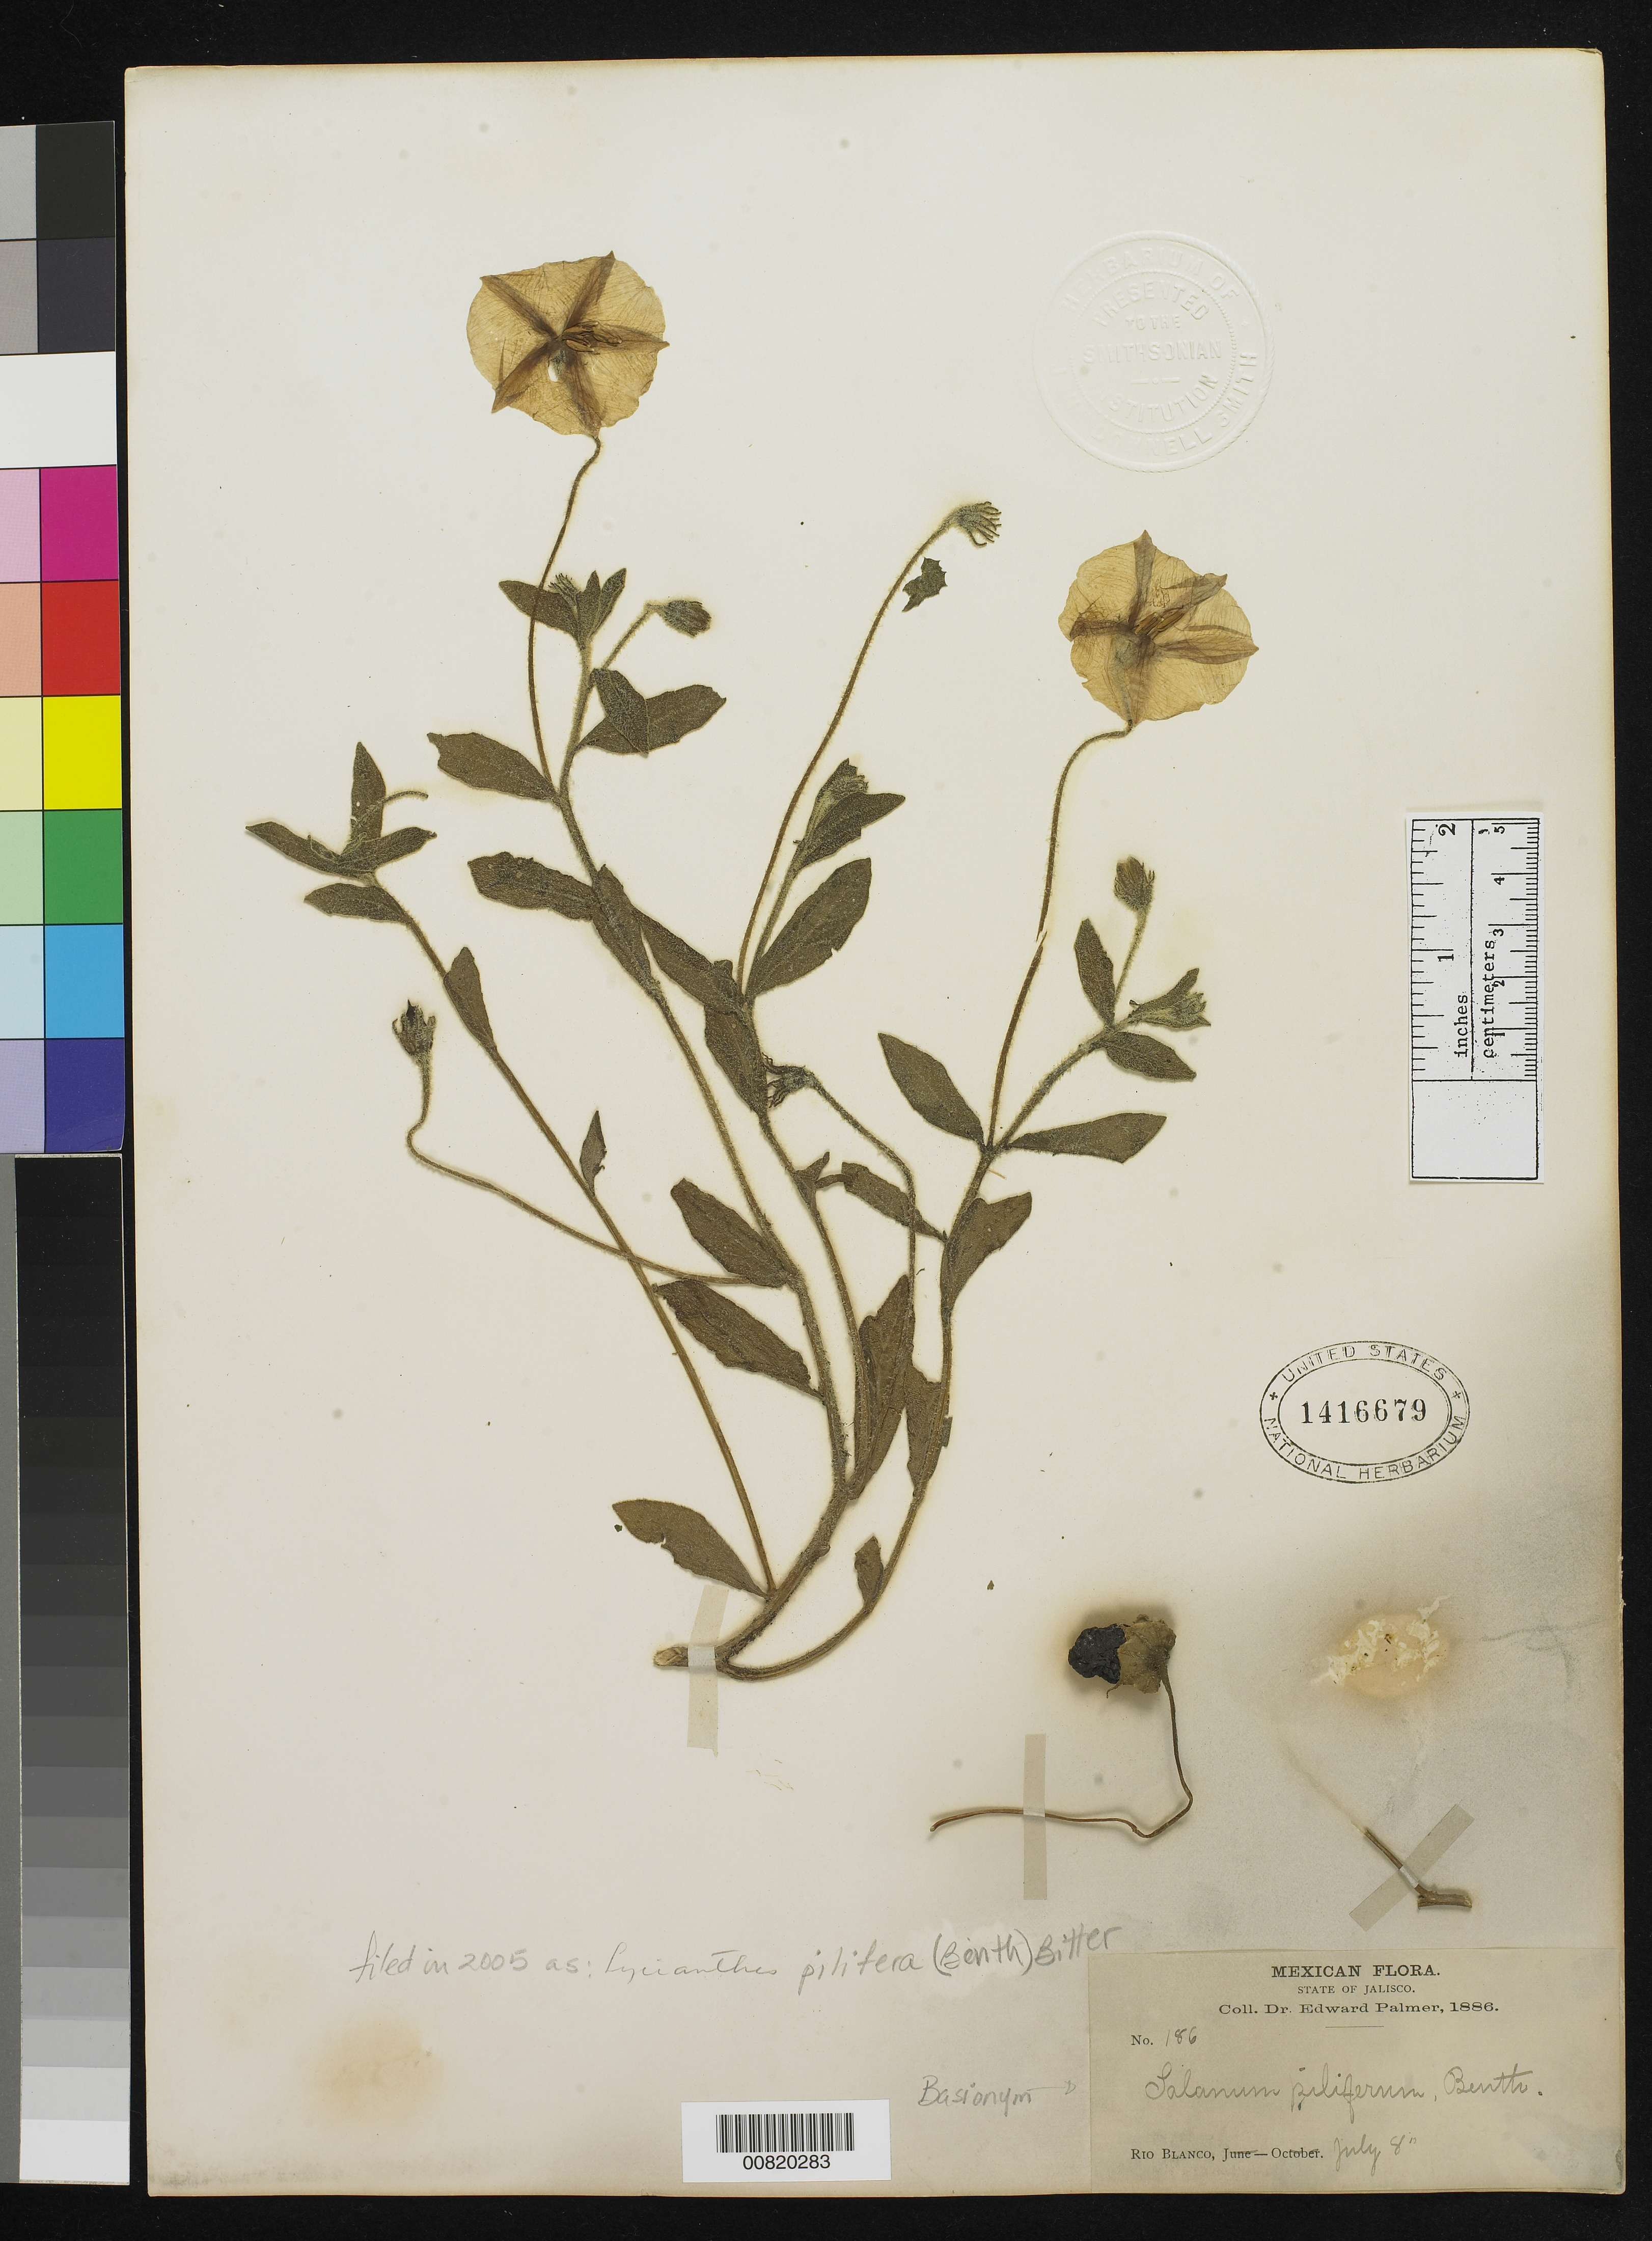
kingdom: Plantae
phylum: Tracheophyta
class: Magnoliopsida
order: Solanales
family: Solanaceae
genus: Lycianthes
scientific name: Lycianthes moziniana var. moziniana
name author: (Dunal) Bitter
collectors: E. Palmer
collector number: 186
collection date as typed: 08 Jul 1886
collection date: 1886-07-08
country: Mexico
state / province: Jalisco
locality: Rio Blanco, Jalisco.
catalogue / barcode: US 1416679